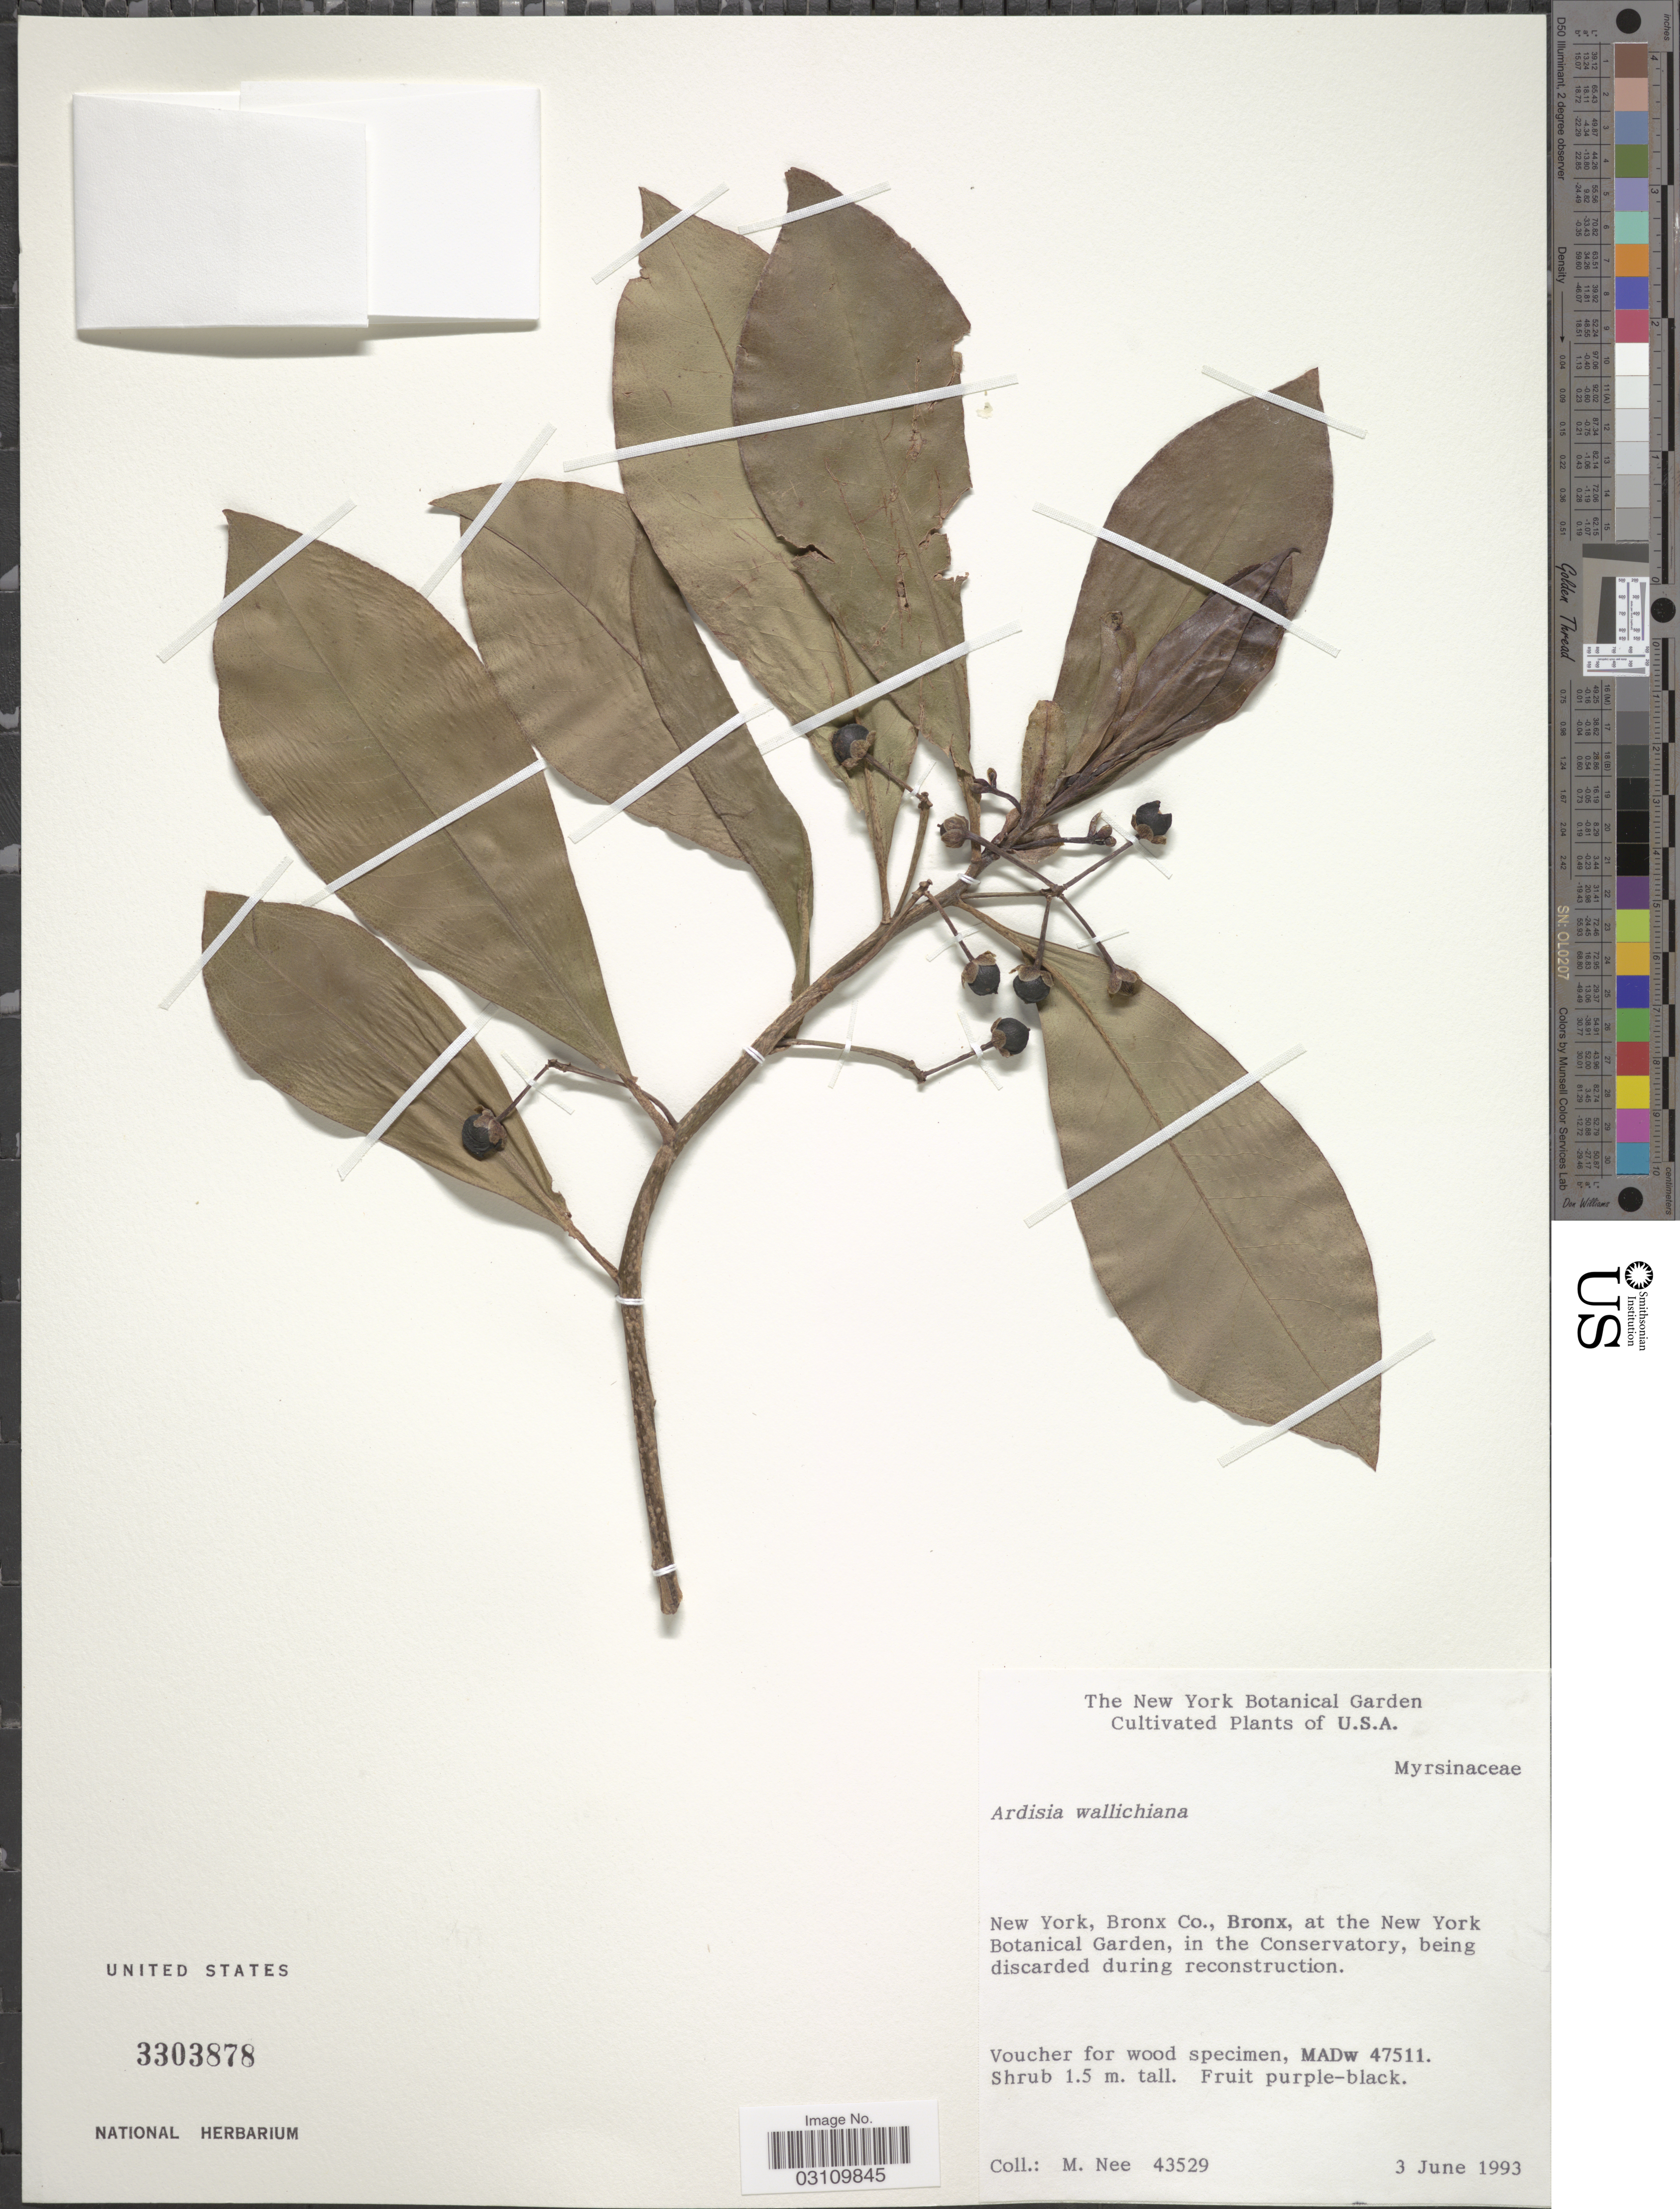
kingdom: Plantae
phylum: Tracheophyta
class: Magnoliopsida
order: Ericales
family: Primulaceae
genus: Ardisia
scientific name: Ardisia wallichii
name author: A. DC.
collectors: M. Nee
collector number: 43529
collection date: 1993-06-03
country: United States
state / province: New York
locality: Bronx Co., Bronx, at the New York Botanical Garden, in the Conservatory, being discarded during reconstruction.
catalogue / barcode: US 3303878